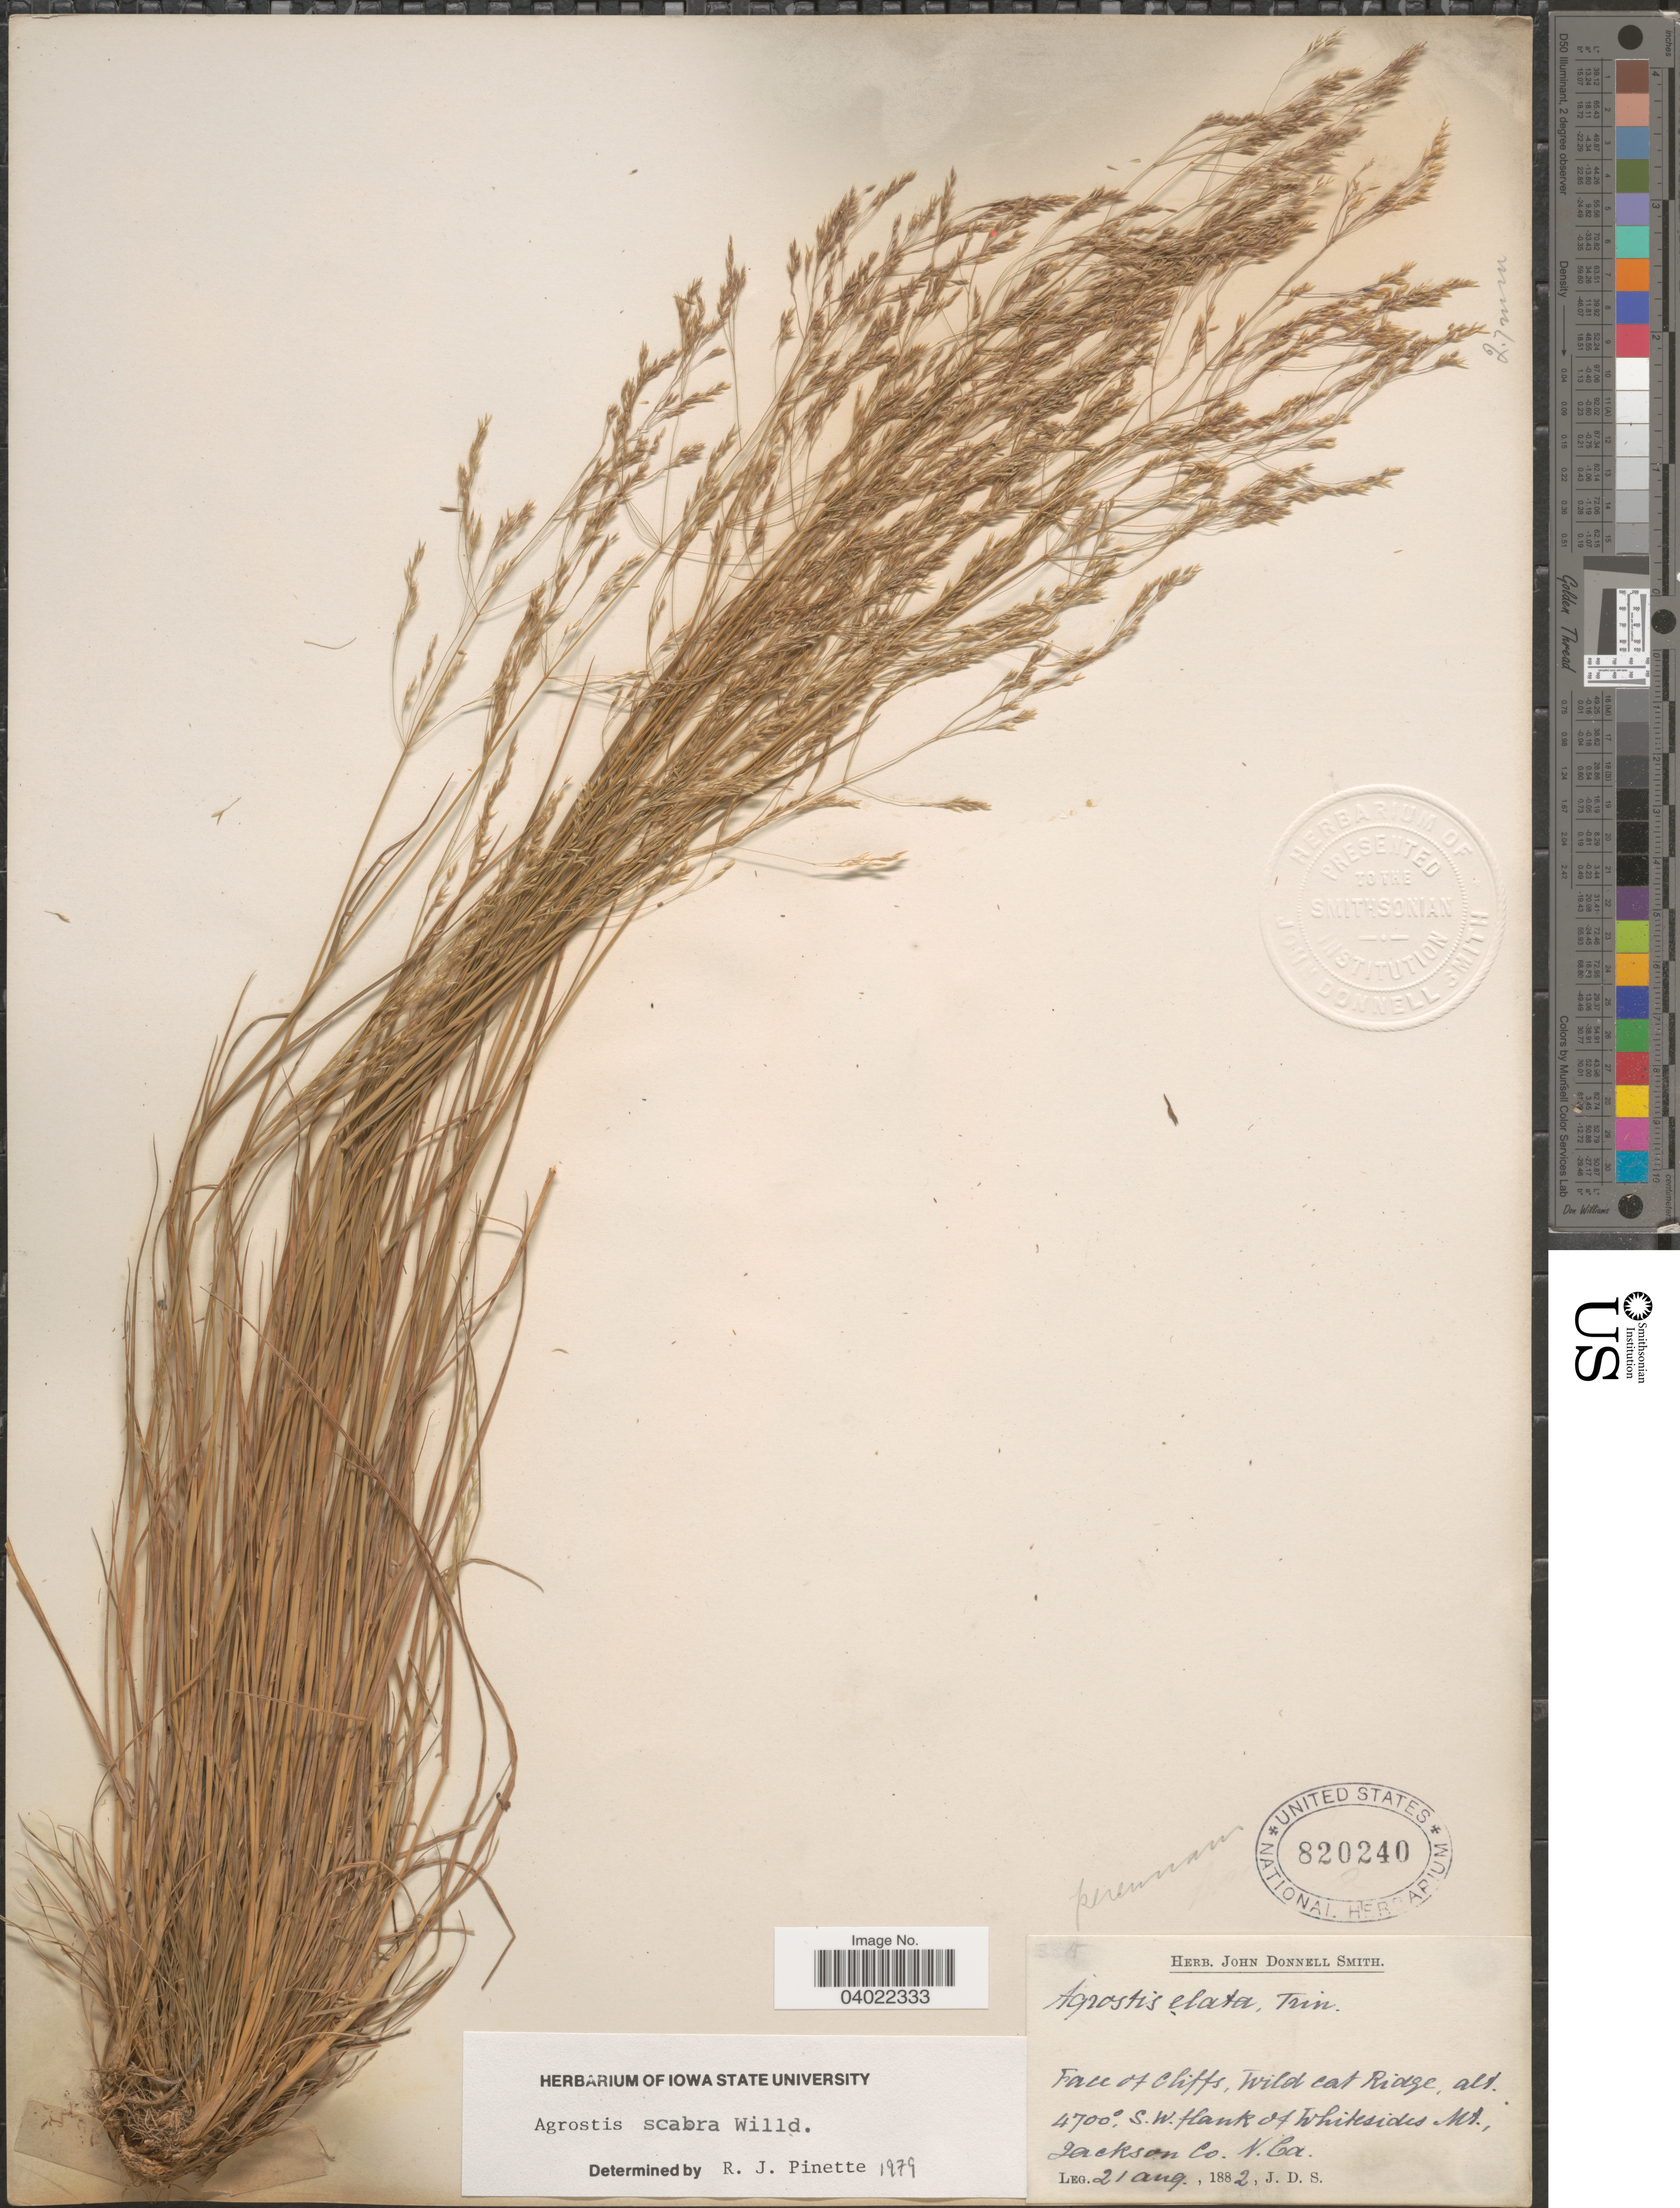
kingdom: Plantae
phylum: Tracheophyta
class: Liliopsida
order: Poales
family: Poaceae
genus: Agrostis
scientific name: Agrostis scabra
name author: Willd.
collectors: J. Donnell Smith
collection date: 1882-08-21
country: United States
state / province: North Carolina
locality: Face of cliffs, Wild Cat Ridge, S. W. flank of Whitesides Mt., Jackson Co.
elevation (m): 1433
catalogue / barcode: US 820240